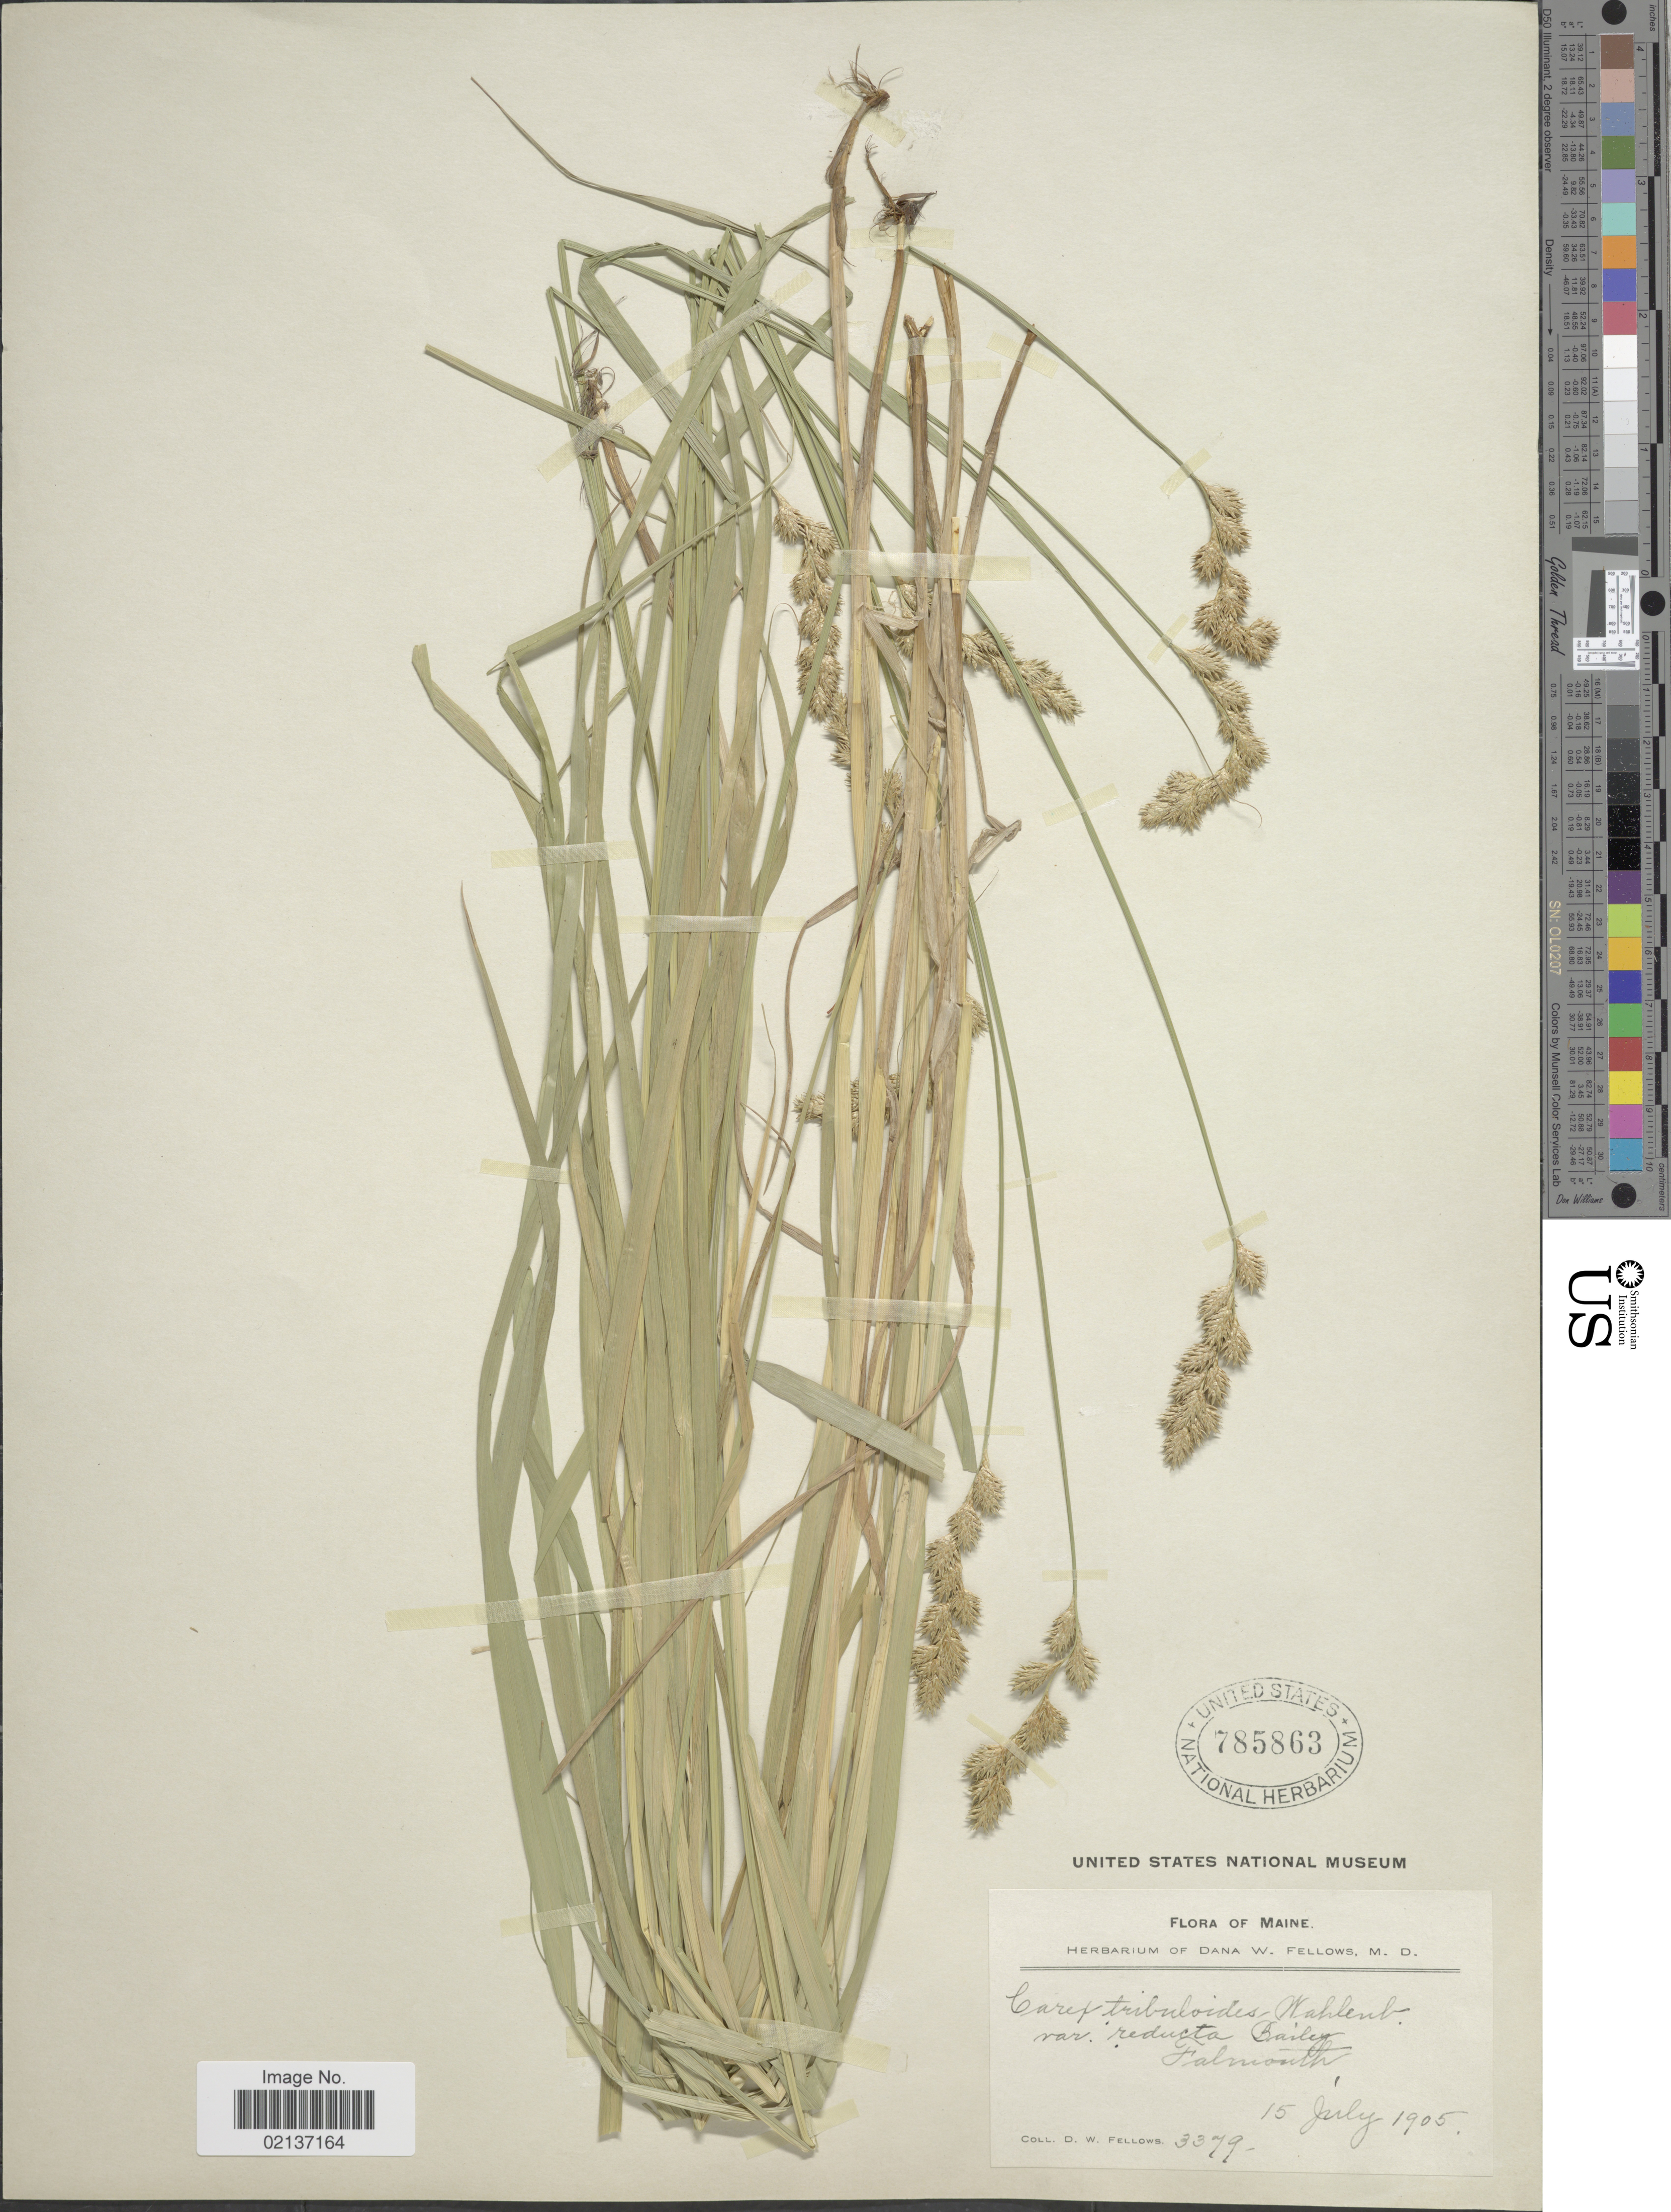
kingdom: Plantae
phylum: Tracheophyta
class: Liliopsida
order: Poales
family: Cyperaceae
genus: Carex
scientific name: Carex tribuloides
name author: Wahlenb.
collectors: D. W. Fellows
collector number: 3379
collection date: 1905-07-15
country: United States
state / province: Maine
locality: Falmouth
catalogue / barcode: US 785863